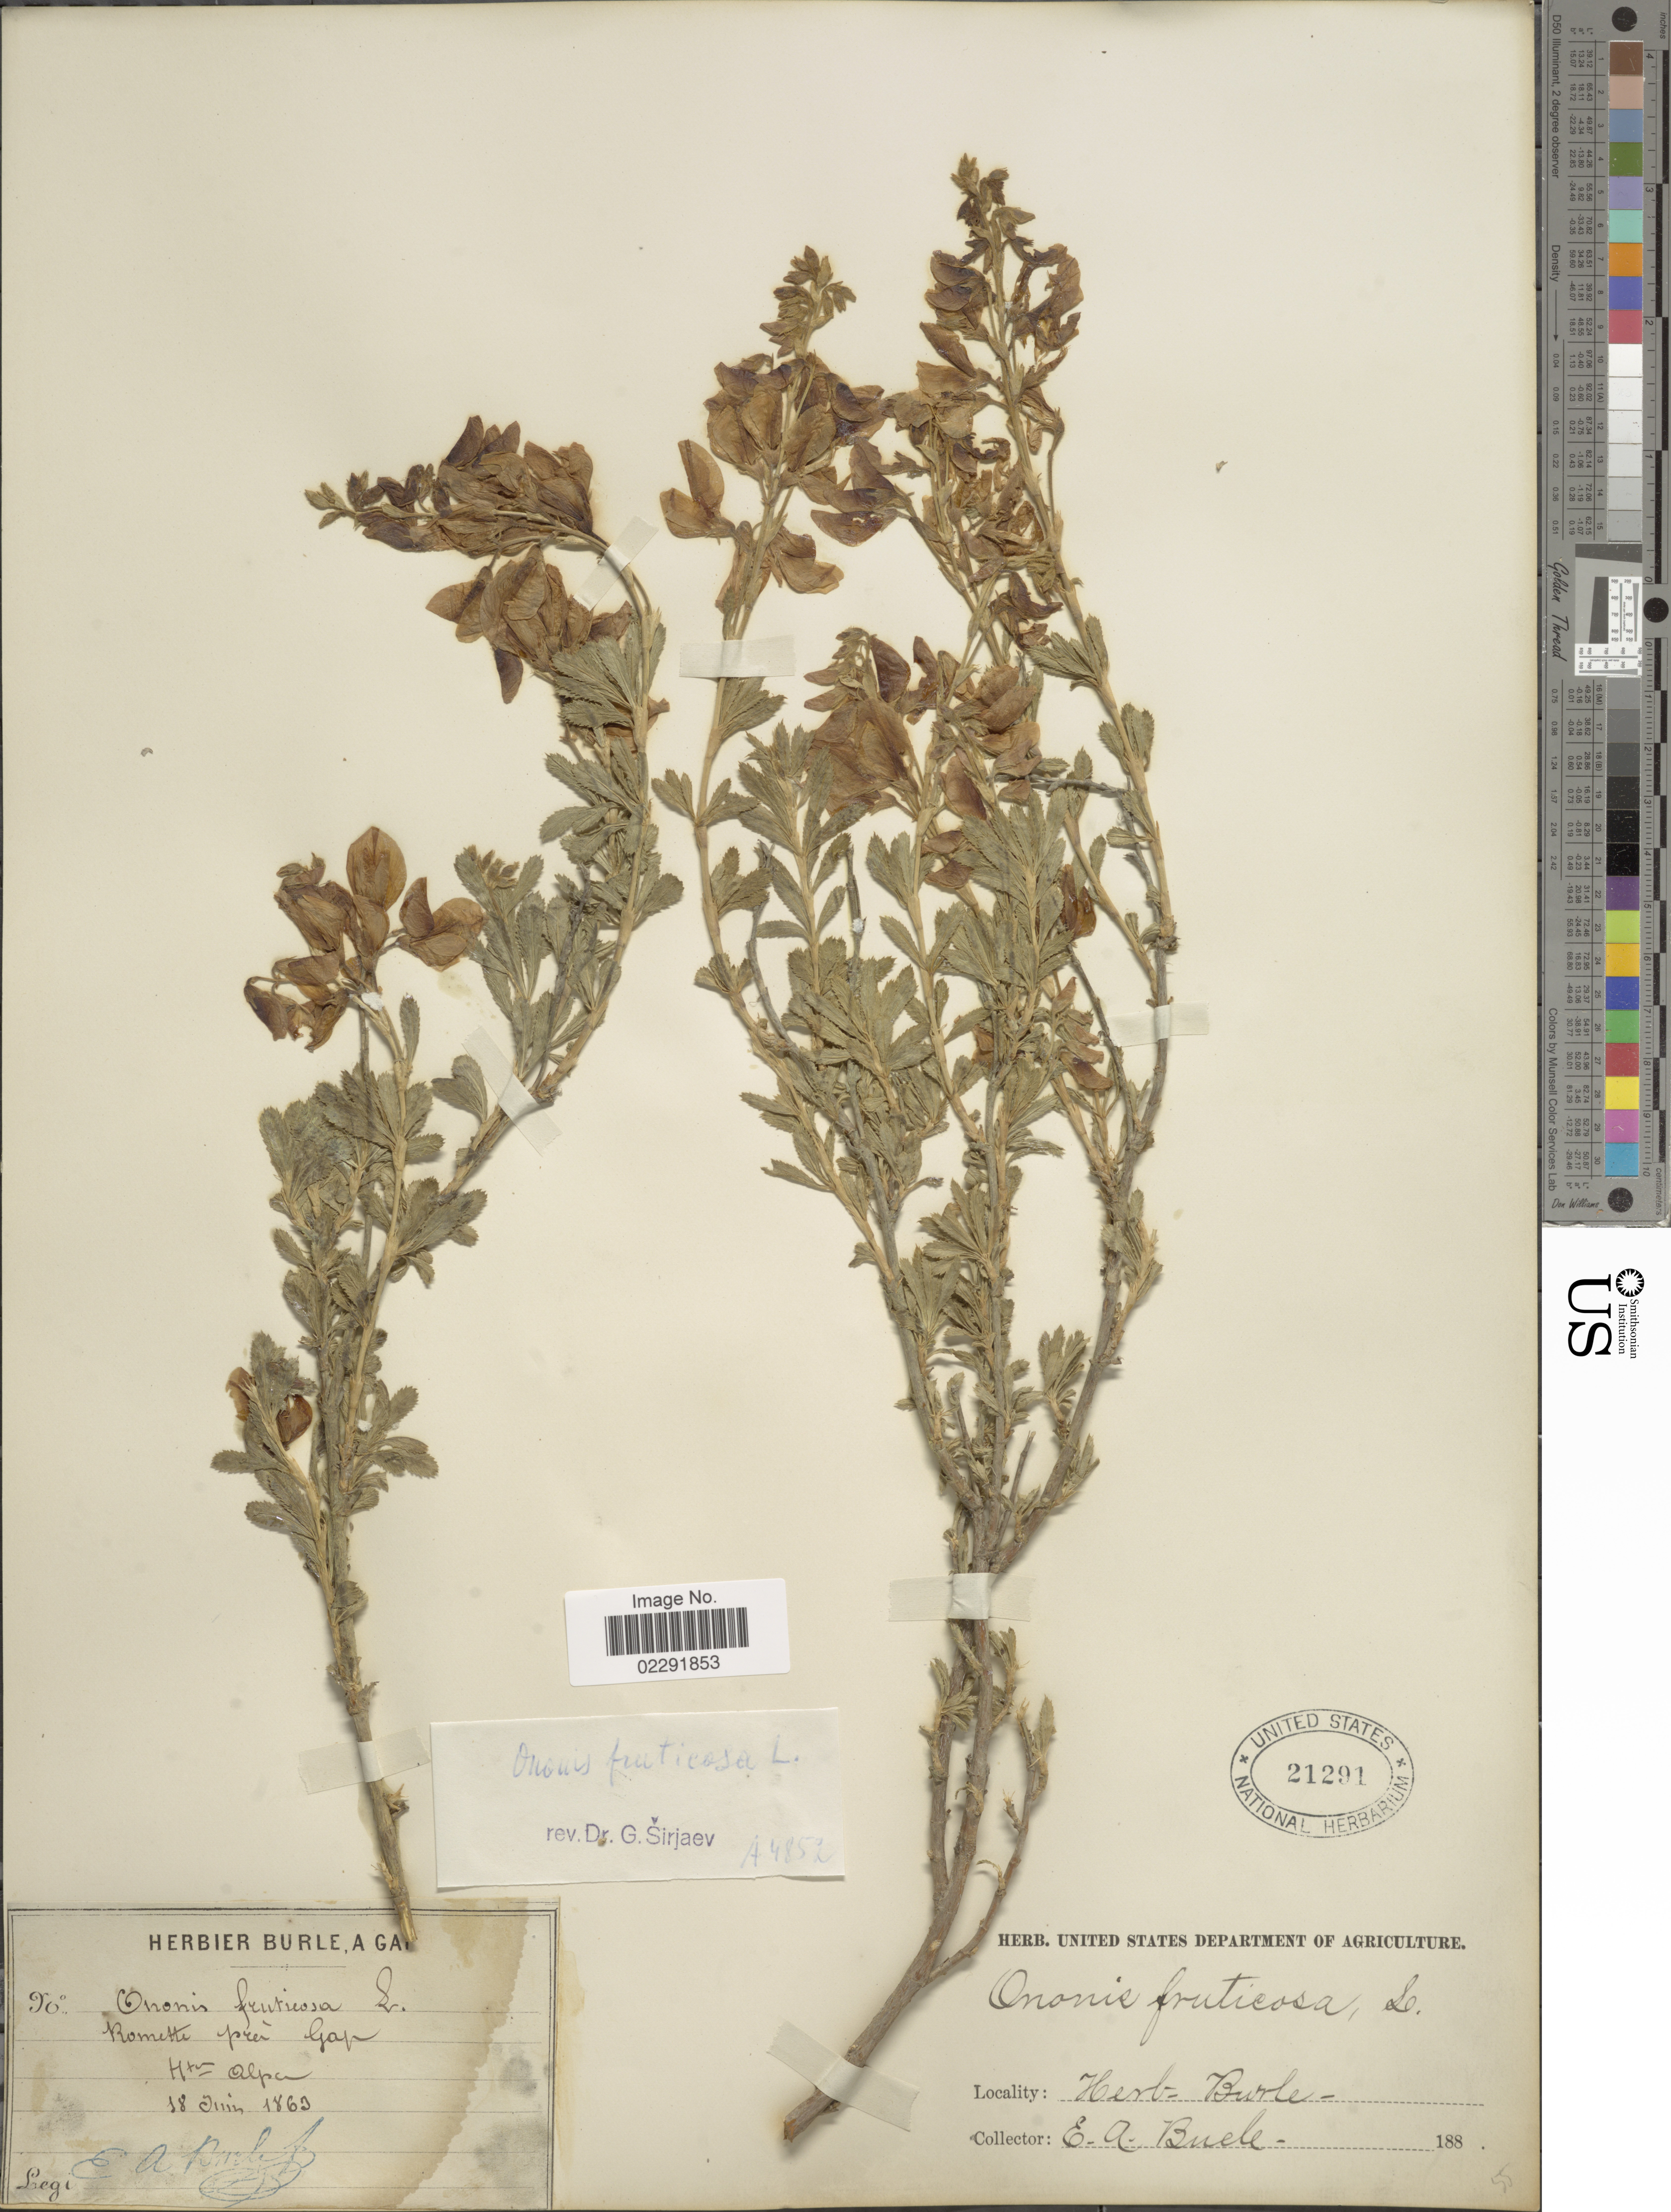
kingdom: Plantae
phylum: Tracheophyta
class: Magnoliopsida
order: Fabales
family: Fabaceae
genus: Ononis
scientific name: Ononis fruticosa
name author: L.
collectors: E. Burle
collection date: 1863-06-18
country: France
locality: Romette pres Gap, Htes Alpa.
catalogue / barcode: US 21291